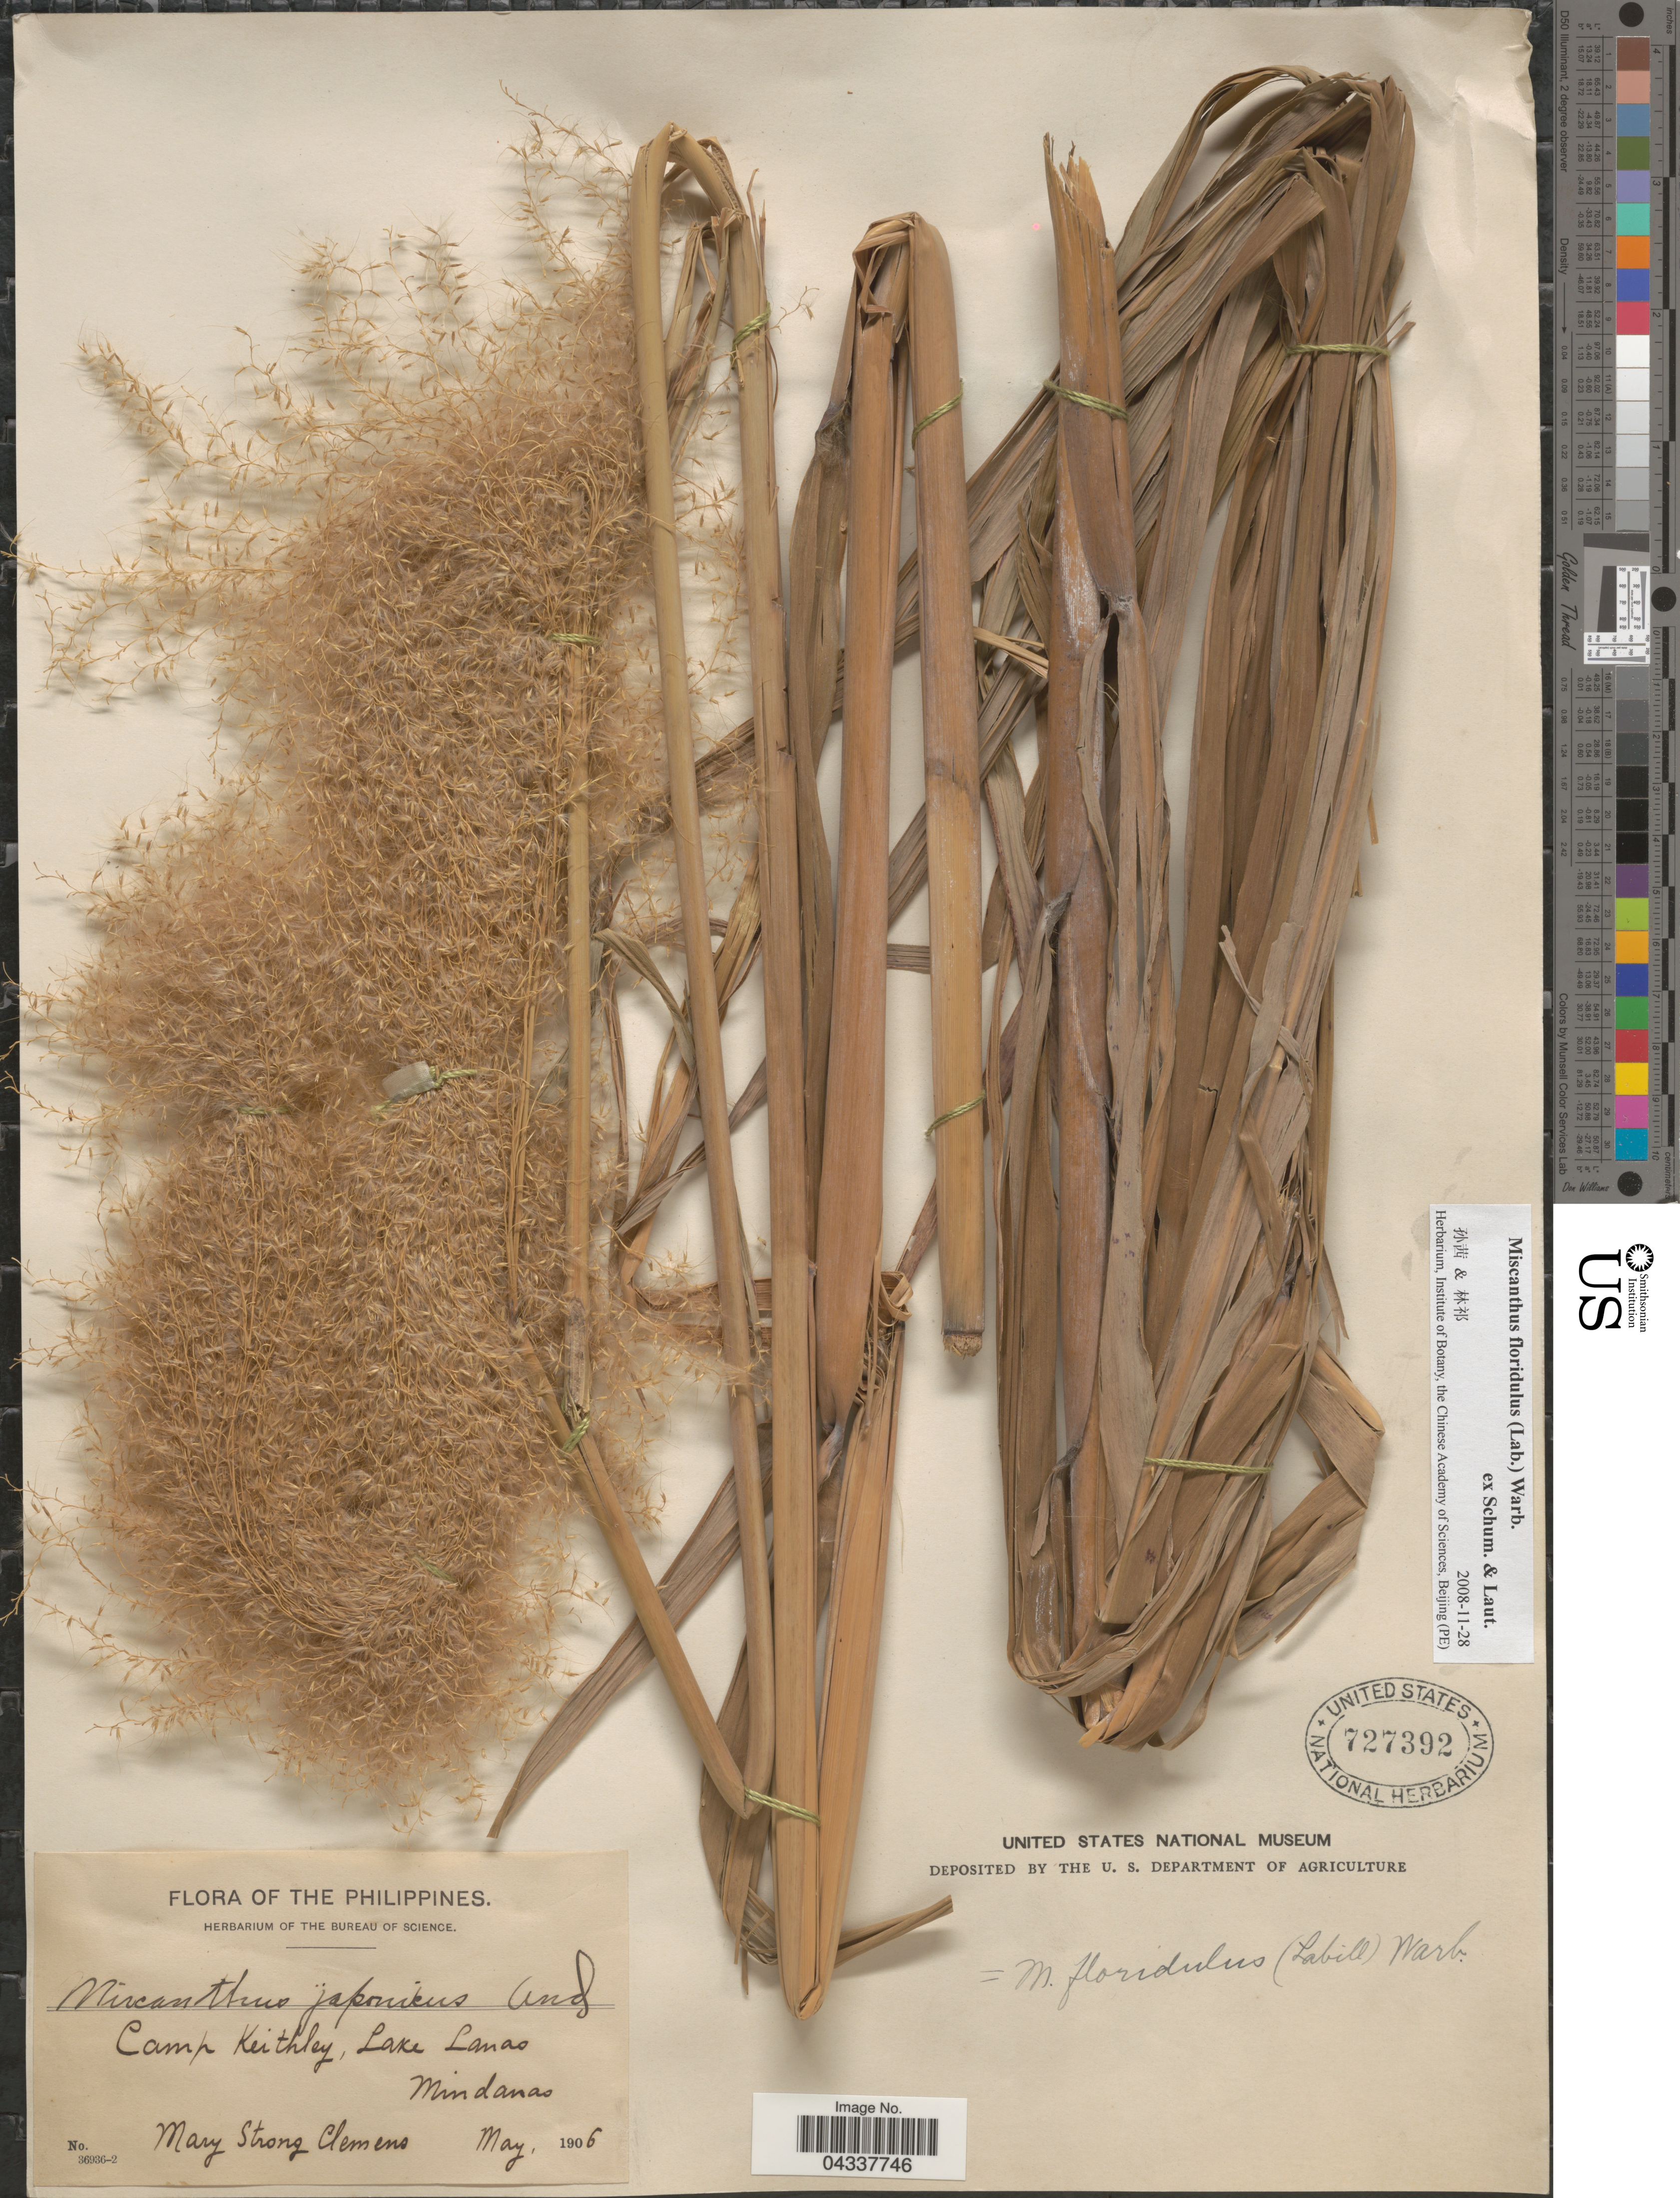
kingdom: Plantae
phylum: Tracheophyta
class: Liliopsida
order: Poales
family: Poaceae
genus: Miscanthus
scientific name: Miscanthus floridulus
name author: (Labill.) Warb.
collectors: M. S. Clemens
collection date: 1906-05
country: Philippines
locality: Camp Keithley, Lake Lanao. Mindanao.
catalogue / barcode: US 727392